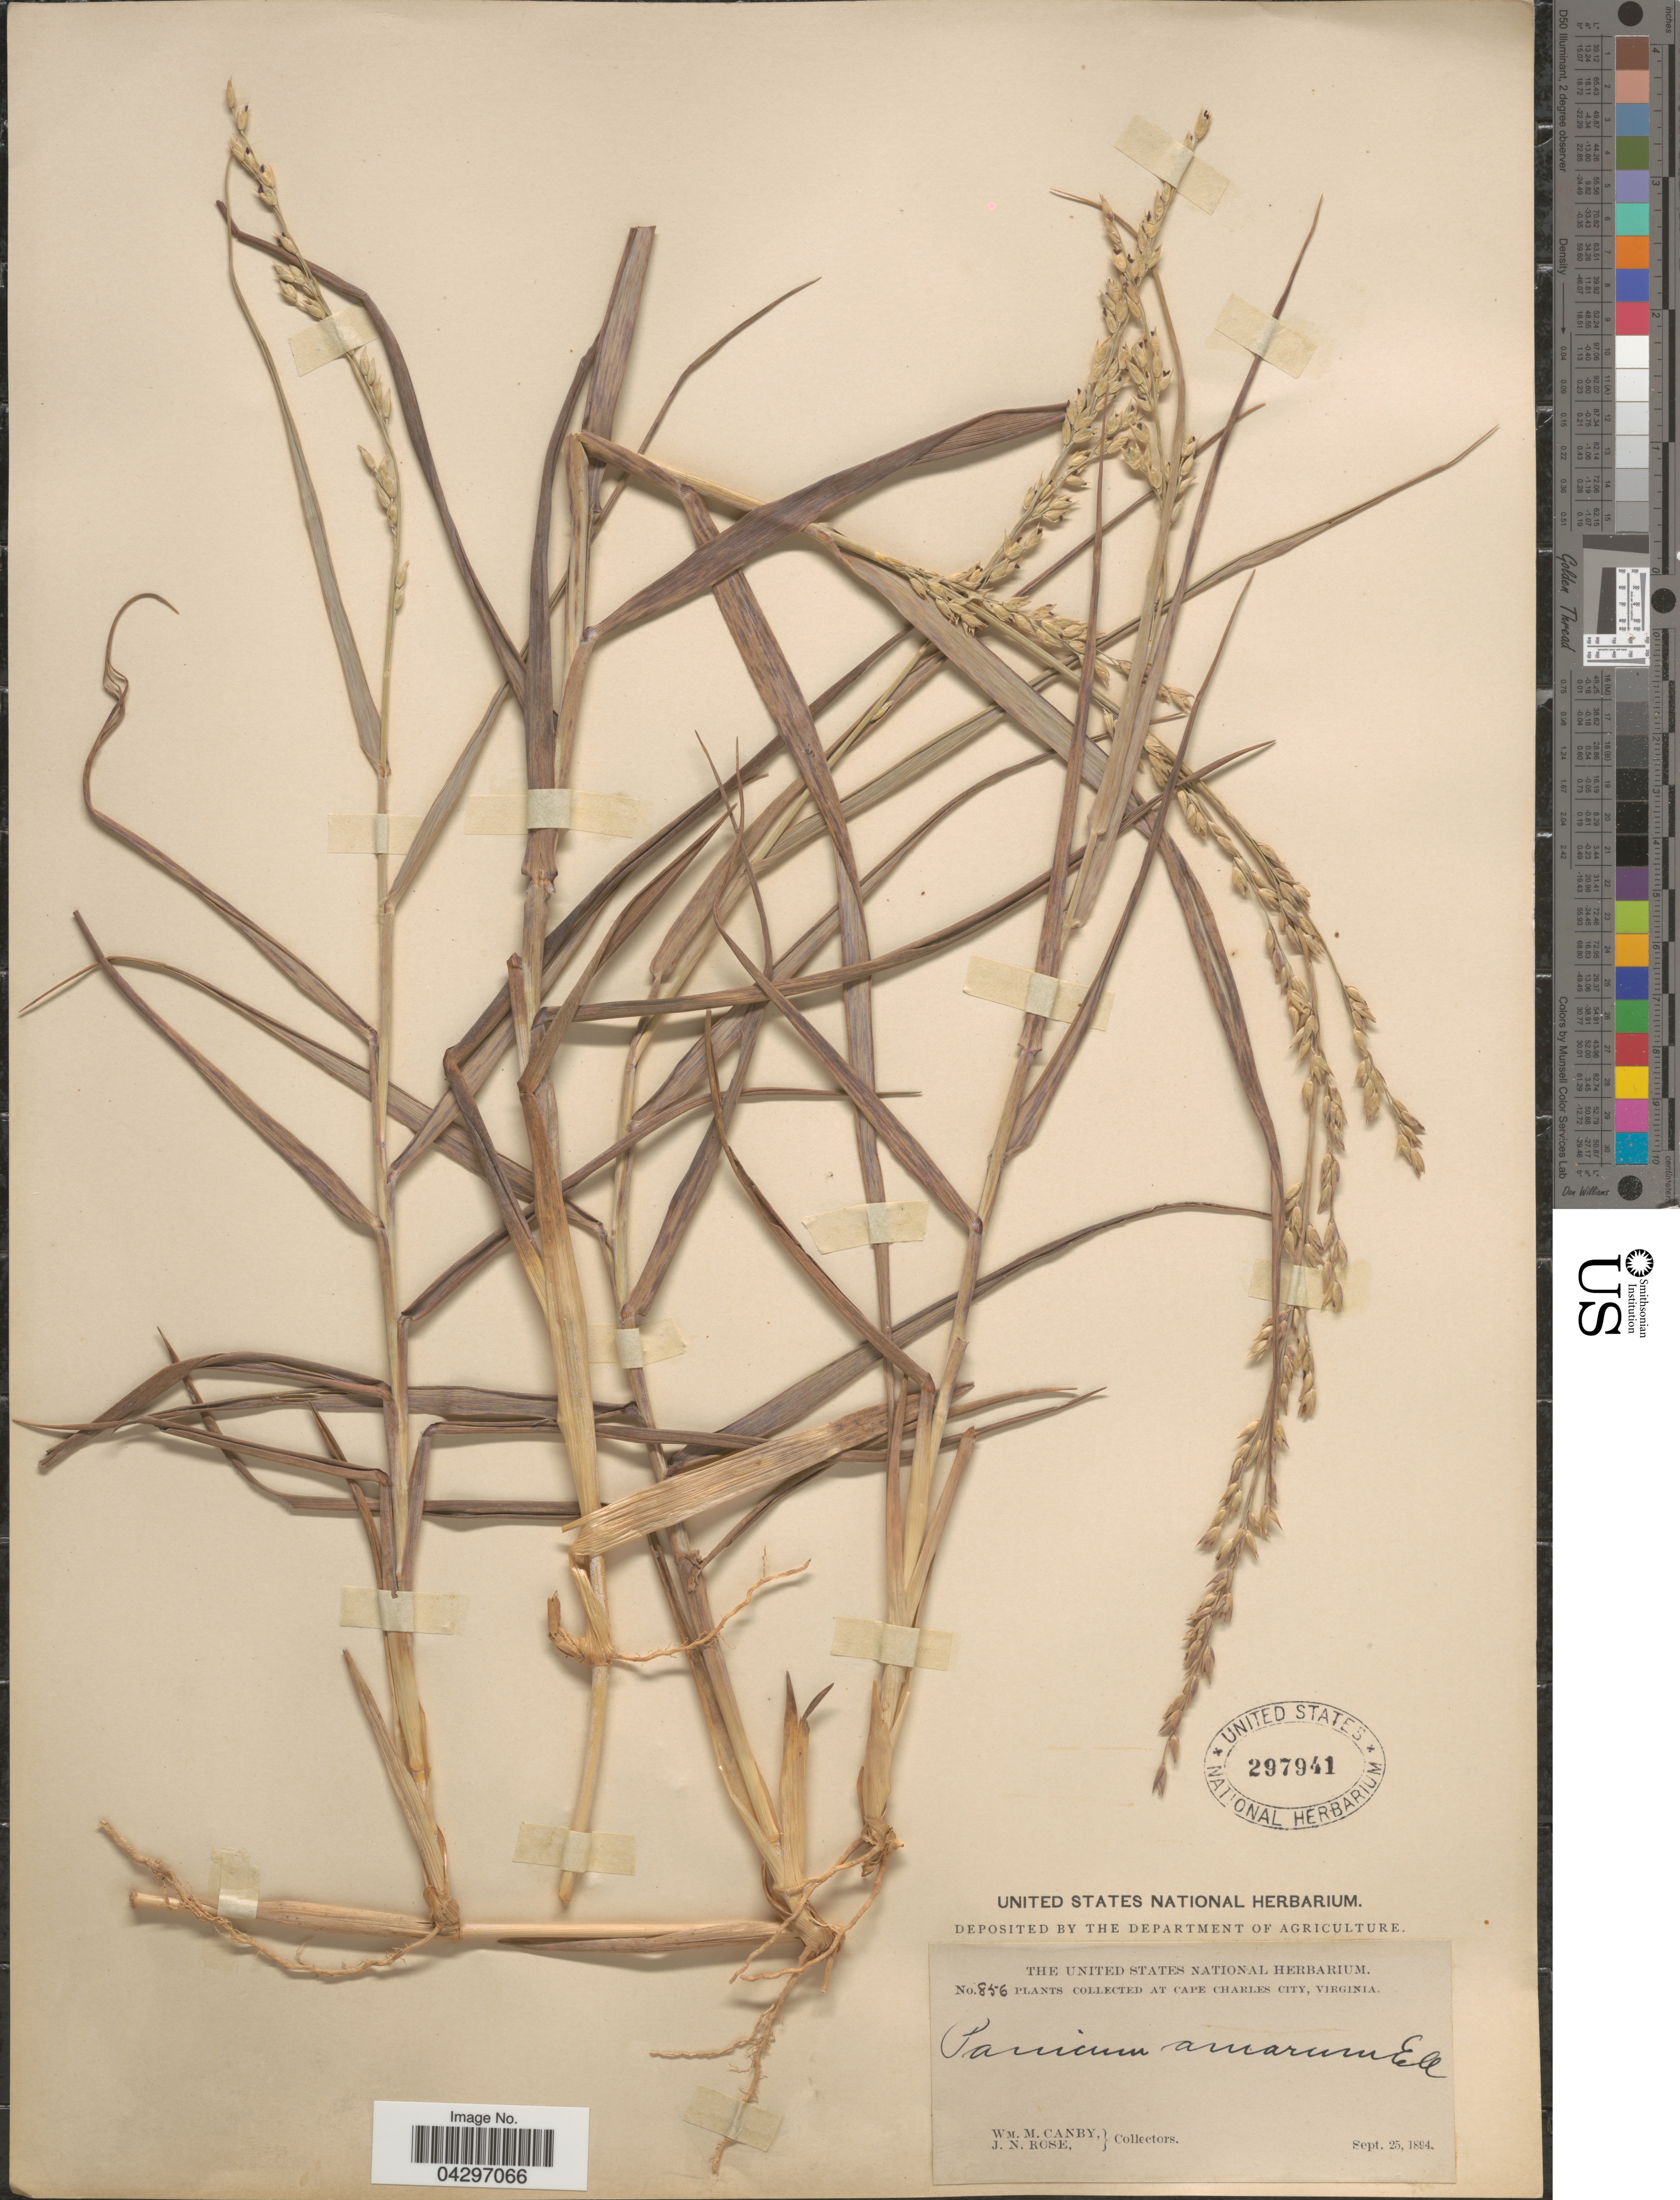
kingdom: Plantae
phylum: Tracheophyta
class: Liliopsida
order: Poales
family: Poaceae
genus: Panicum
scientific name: Panicum amarum var. amarulum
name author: (Hitchc. & Chase) Freckmann & Lelong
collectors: W. M. Canby & J. N. Rose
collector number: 856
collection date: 1894-09-25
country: United States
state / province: Virginia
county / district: Accomack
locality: Cape Charles City.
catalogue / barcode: US 297941